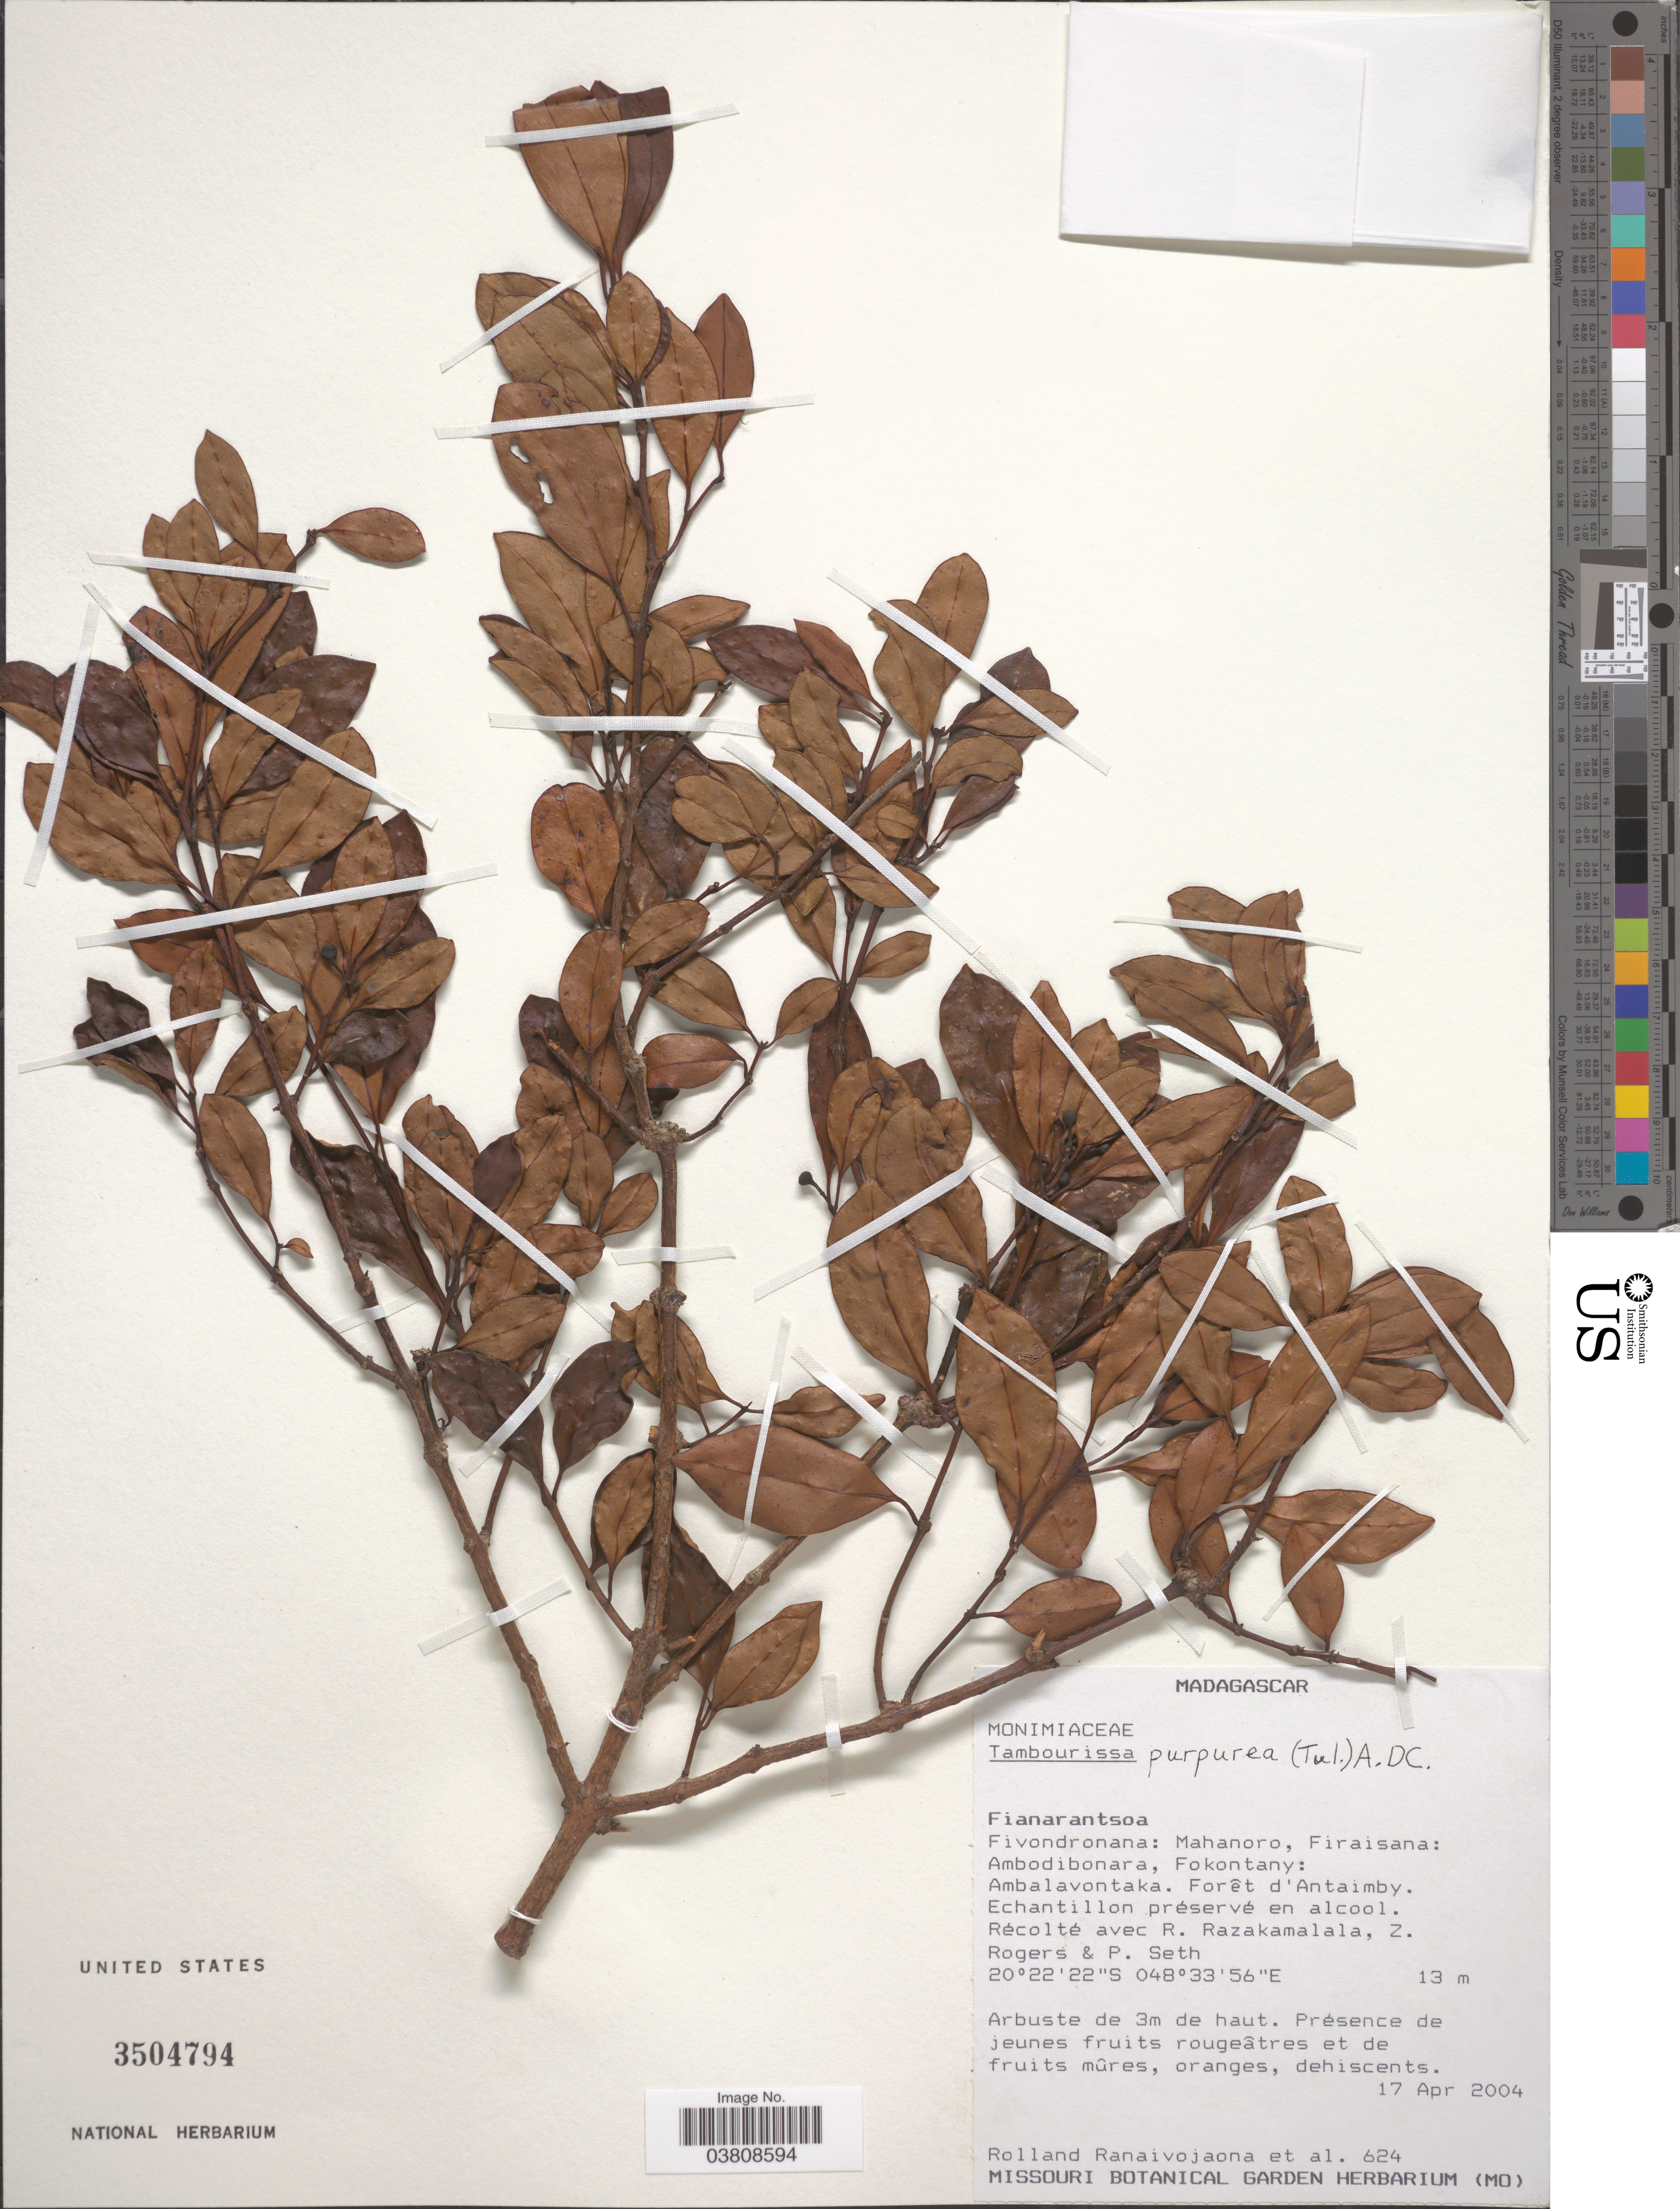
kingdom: Plantae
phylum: Tracheophyta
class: Magnoliopsida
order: Laurales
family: Monimiaceae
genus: Tambourissa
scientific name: Tambourissa purpurea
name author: (Tul.) A. DC.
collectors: R. Ranaivojaona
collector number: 624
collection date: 2004-04-17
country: Madagascar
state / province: Atsinanana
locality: Fivondronana: Mahanoro, Firaisana: Ambodibonara, Fokontany: Ambalavontaka. Forêt d'Antaimby.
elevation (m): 13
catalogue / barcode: US 3504794